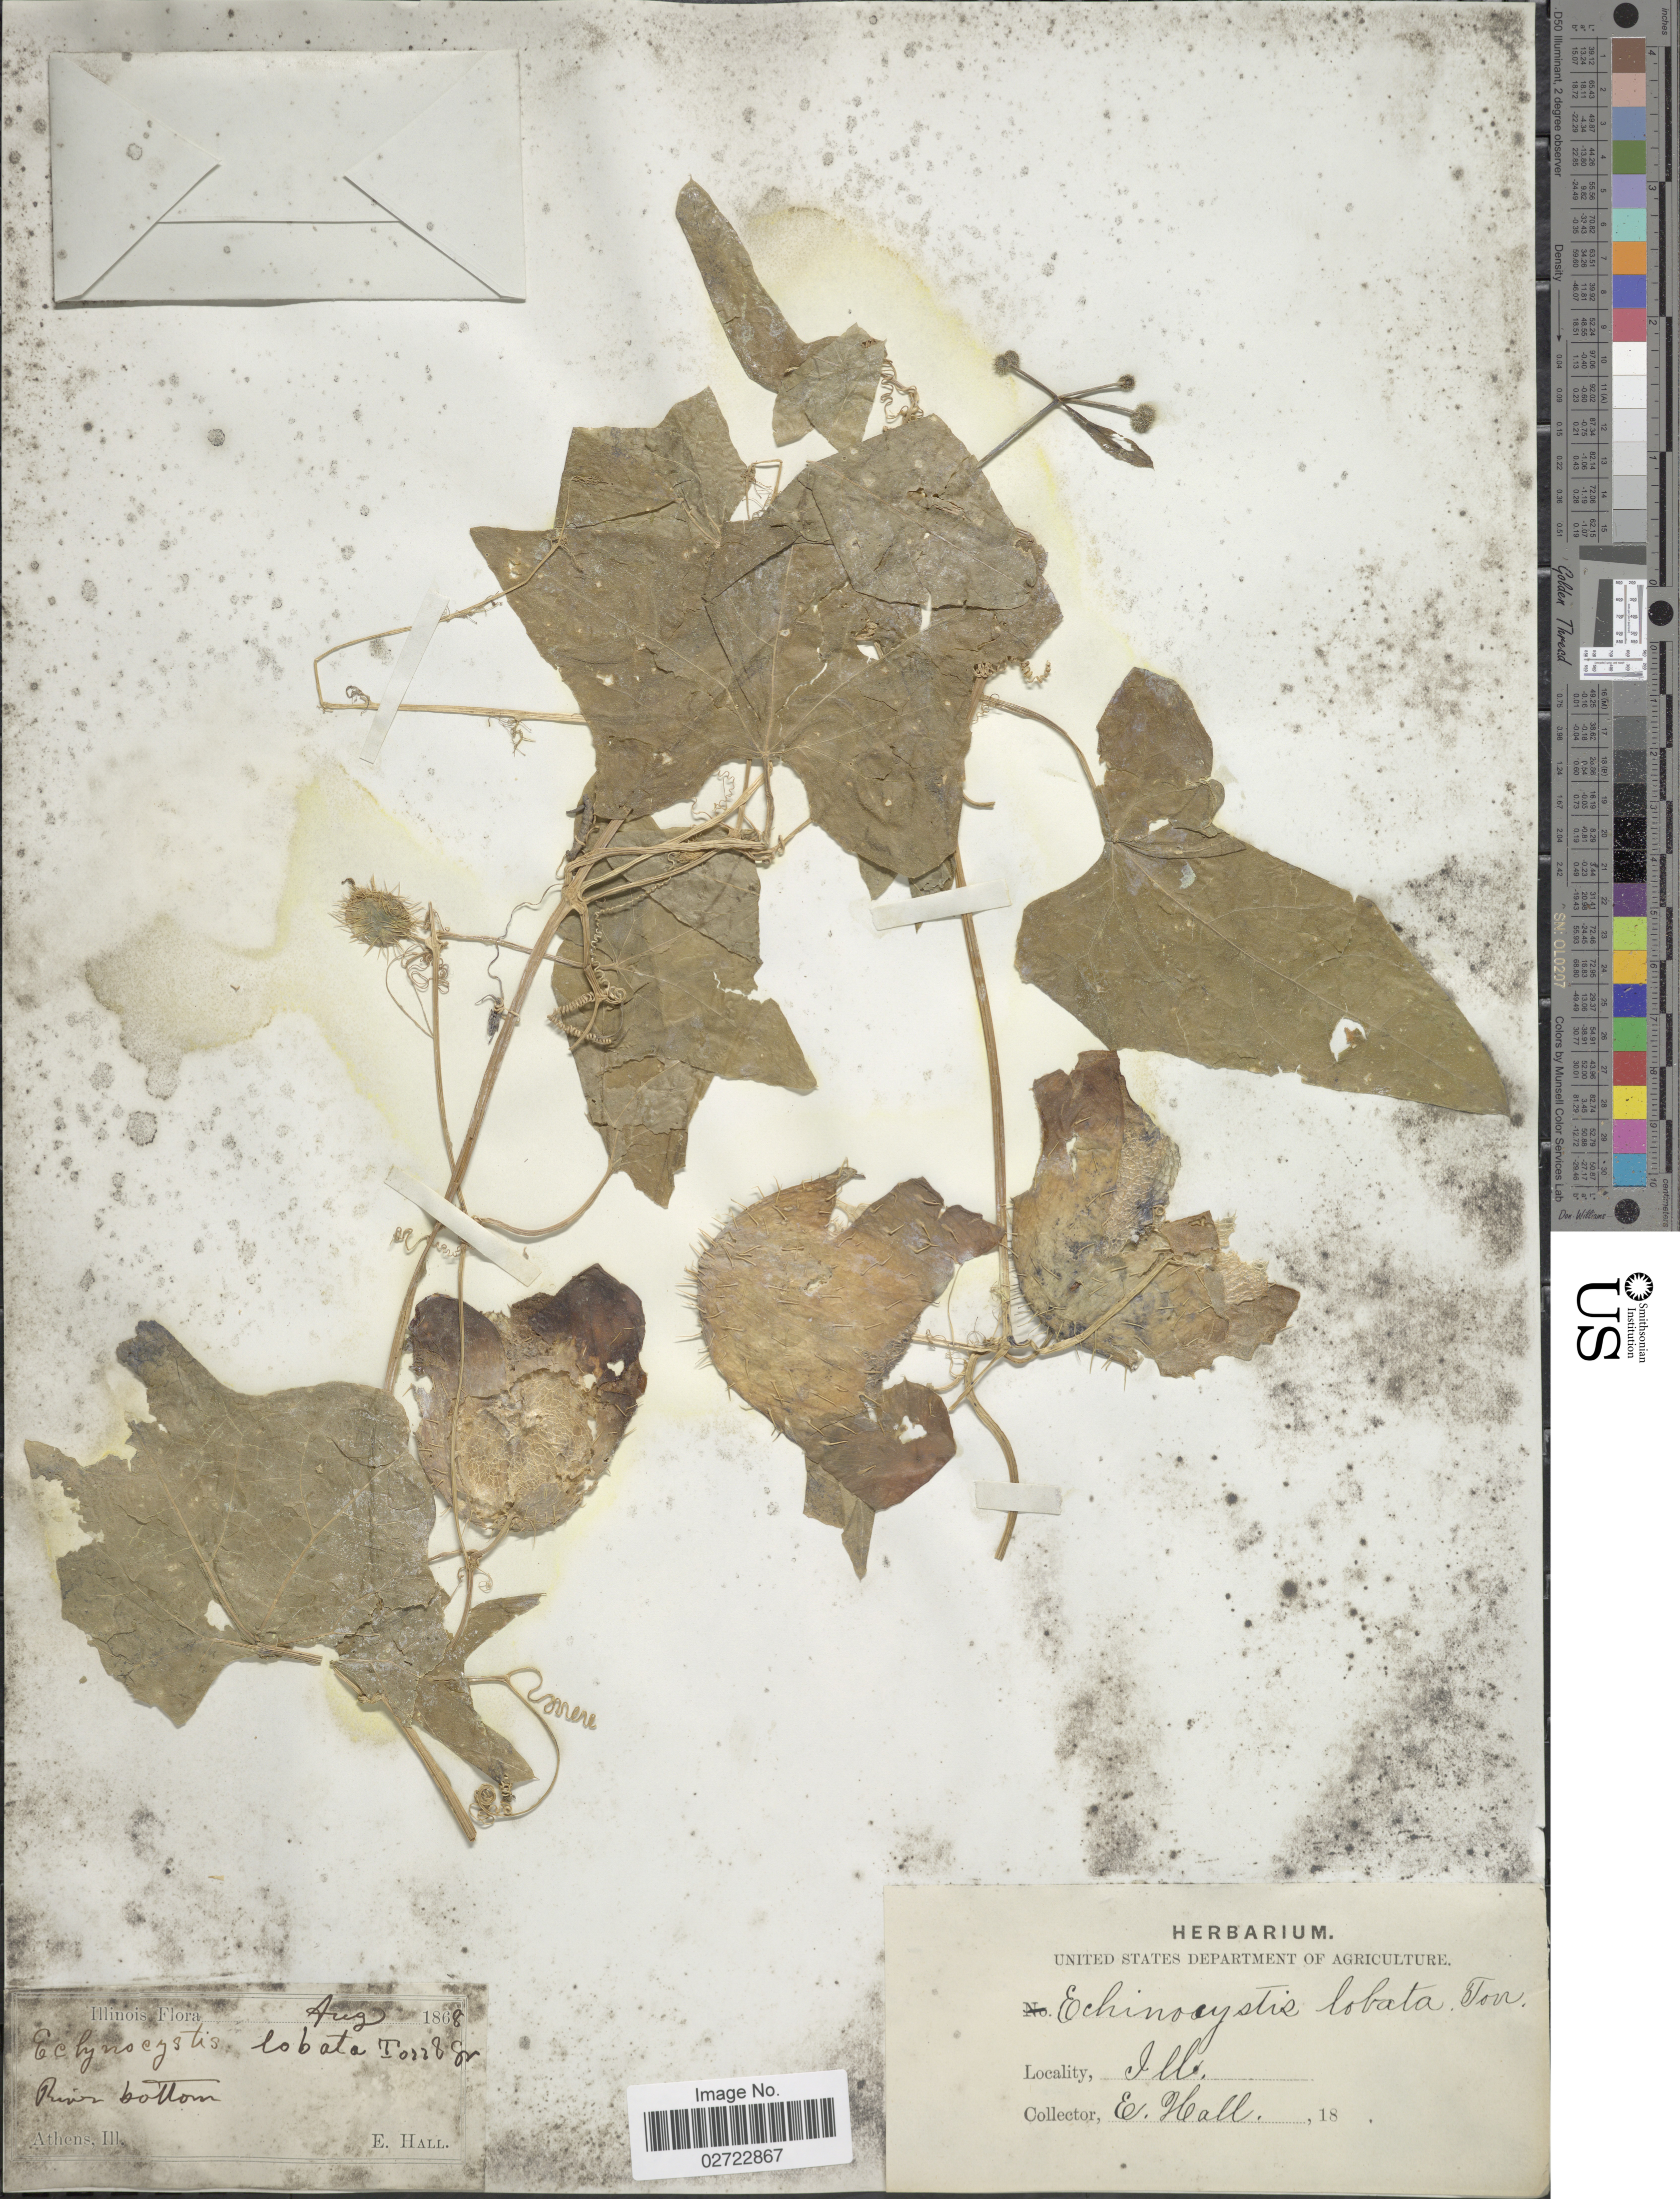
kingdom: Plantae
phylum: Tracheophyta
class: Magnoliopsida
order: Cucurbitales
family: Cucurbitaceae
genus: Echinocystis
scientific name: Echinocystis lobata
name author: (Michx.) Torr. & A. Gray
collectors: E. Beuchal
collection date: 1868-08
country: United States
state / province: Illinois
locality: River bottom, Athens